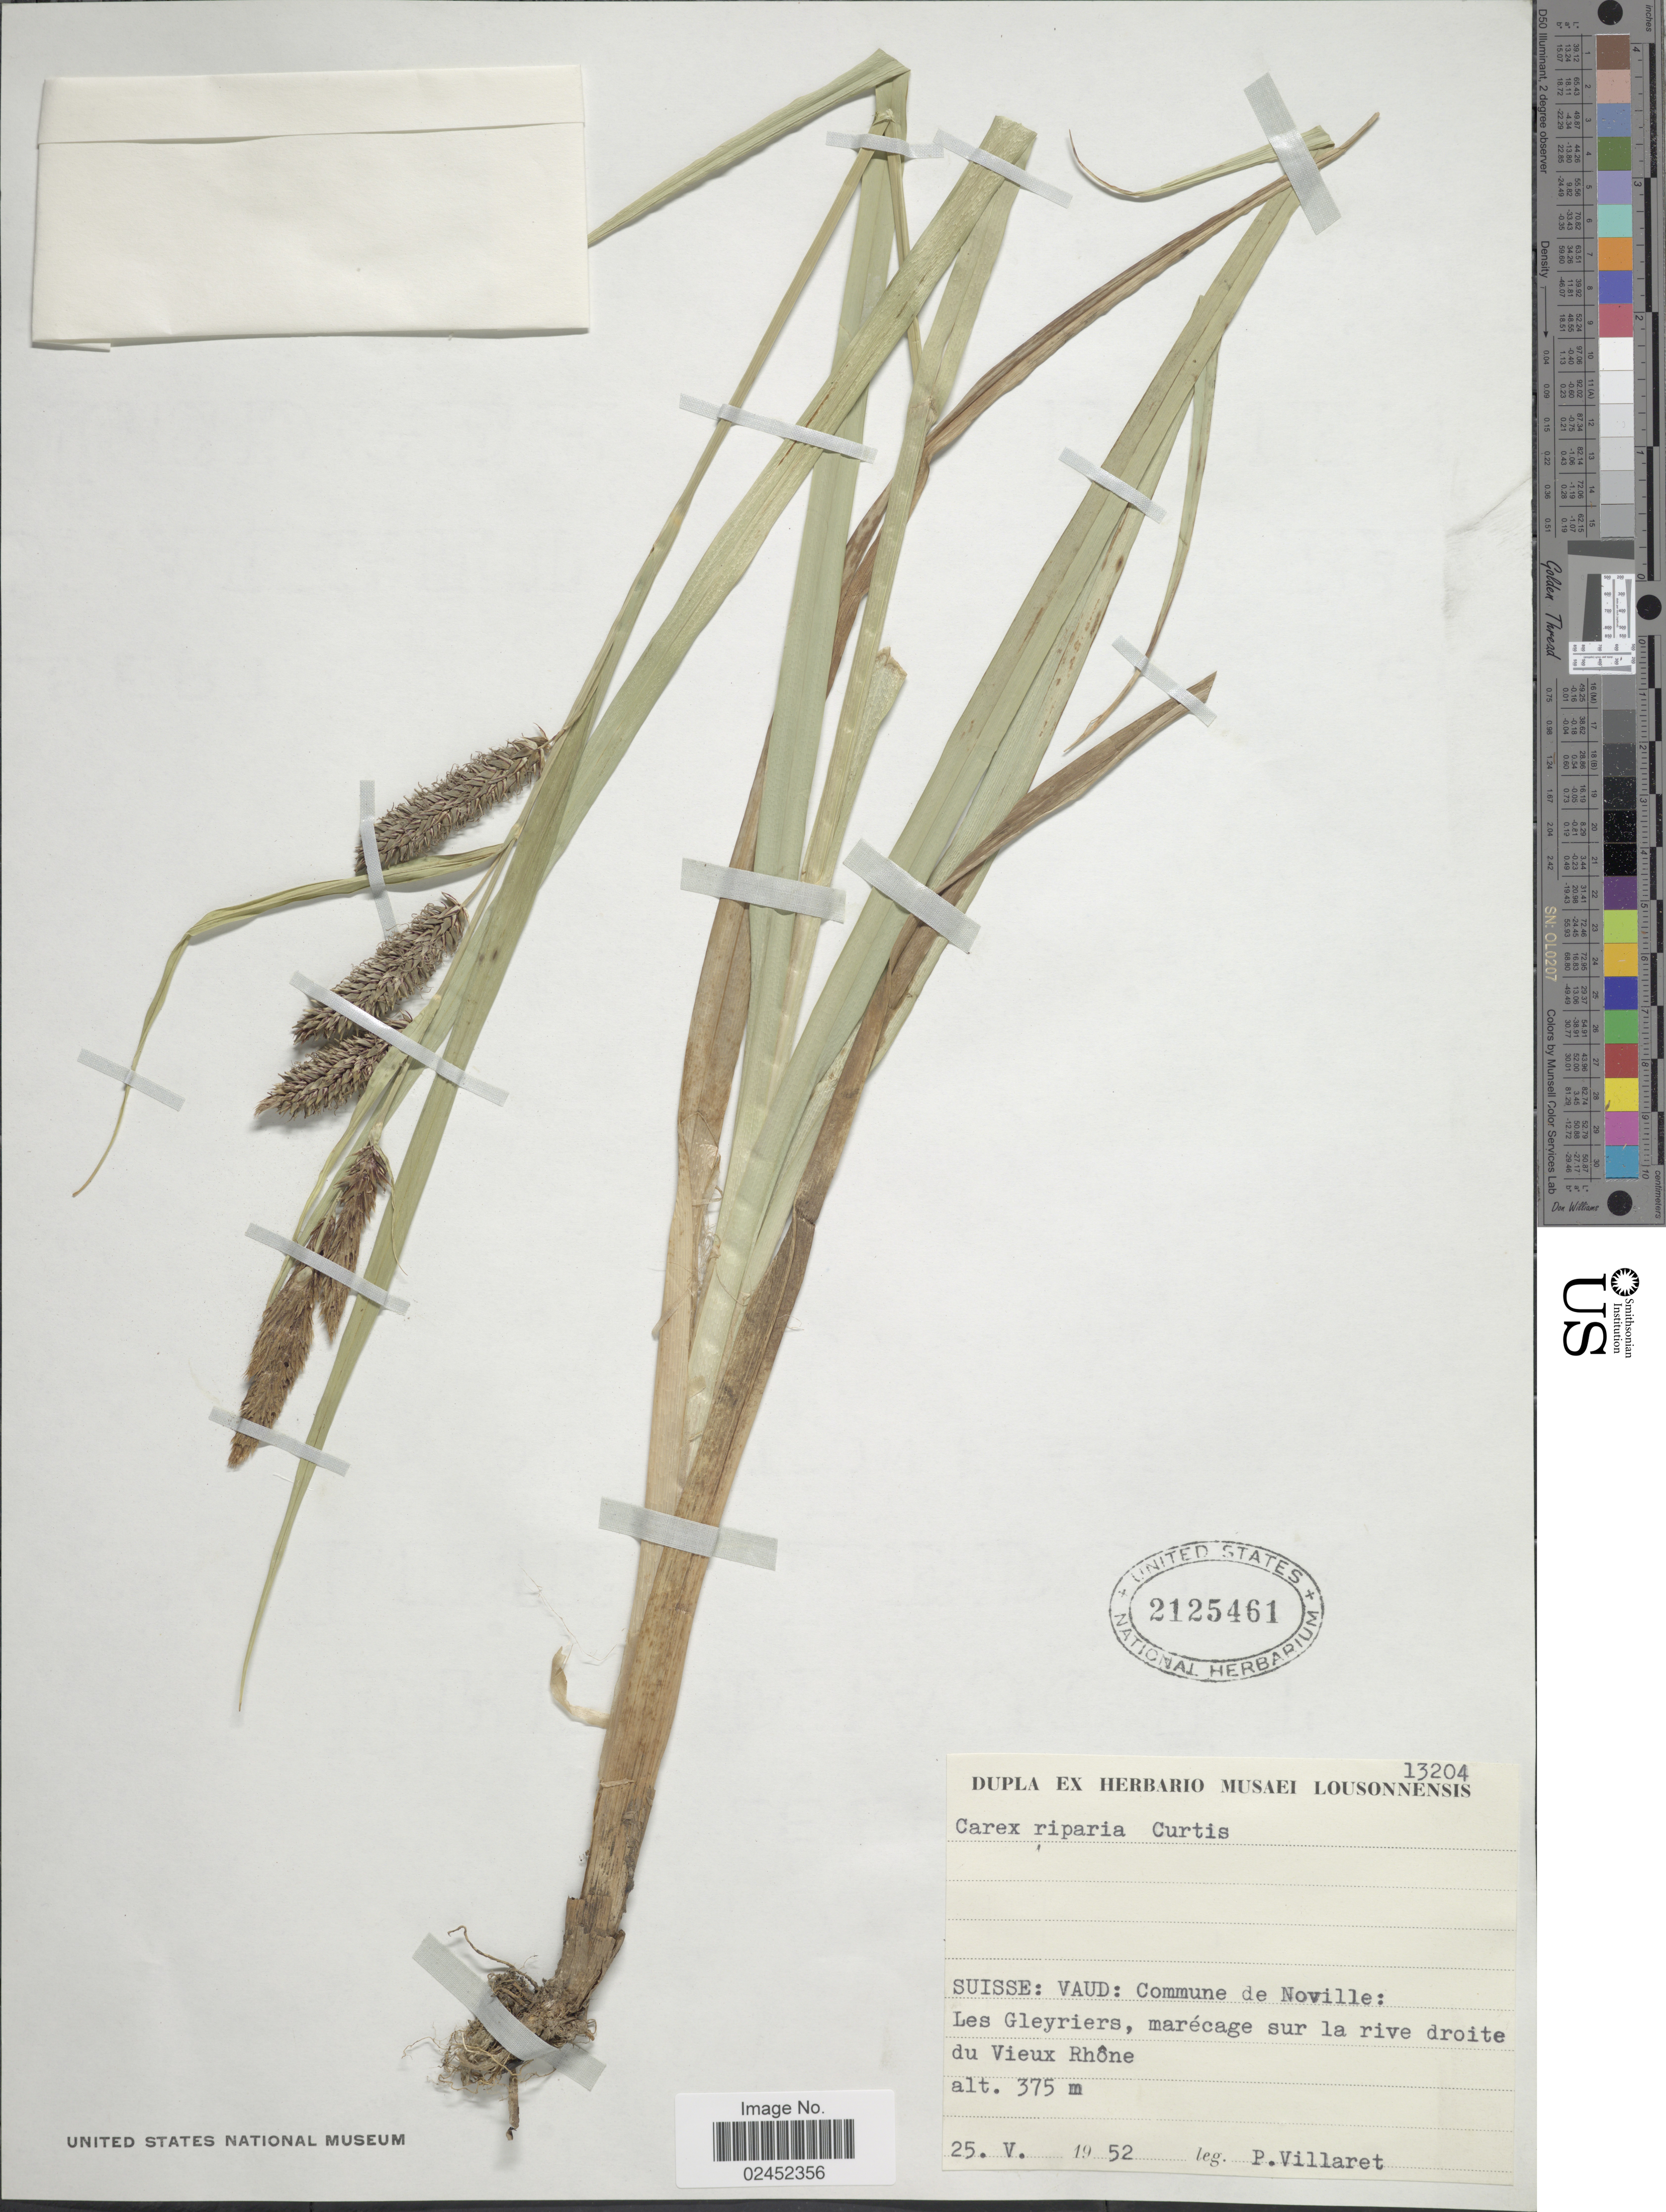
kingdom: Plantae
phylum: Tracheophyta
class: Liliopsida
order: Poales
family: Cyperaceae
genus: Carex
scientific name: Carex riparia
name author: Curtis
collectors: P. Villaret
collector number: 13204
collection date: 1952-05-25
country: Switzerland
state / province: Vaud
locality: Suise: Vaud: Commune de Noville: Les Gleyrieres, Marcecage sur la rive droite du Vieux Rhone.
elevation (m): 375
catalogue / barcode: US 2125461